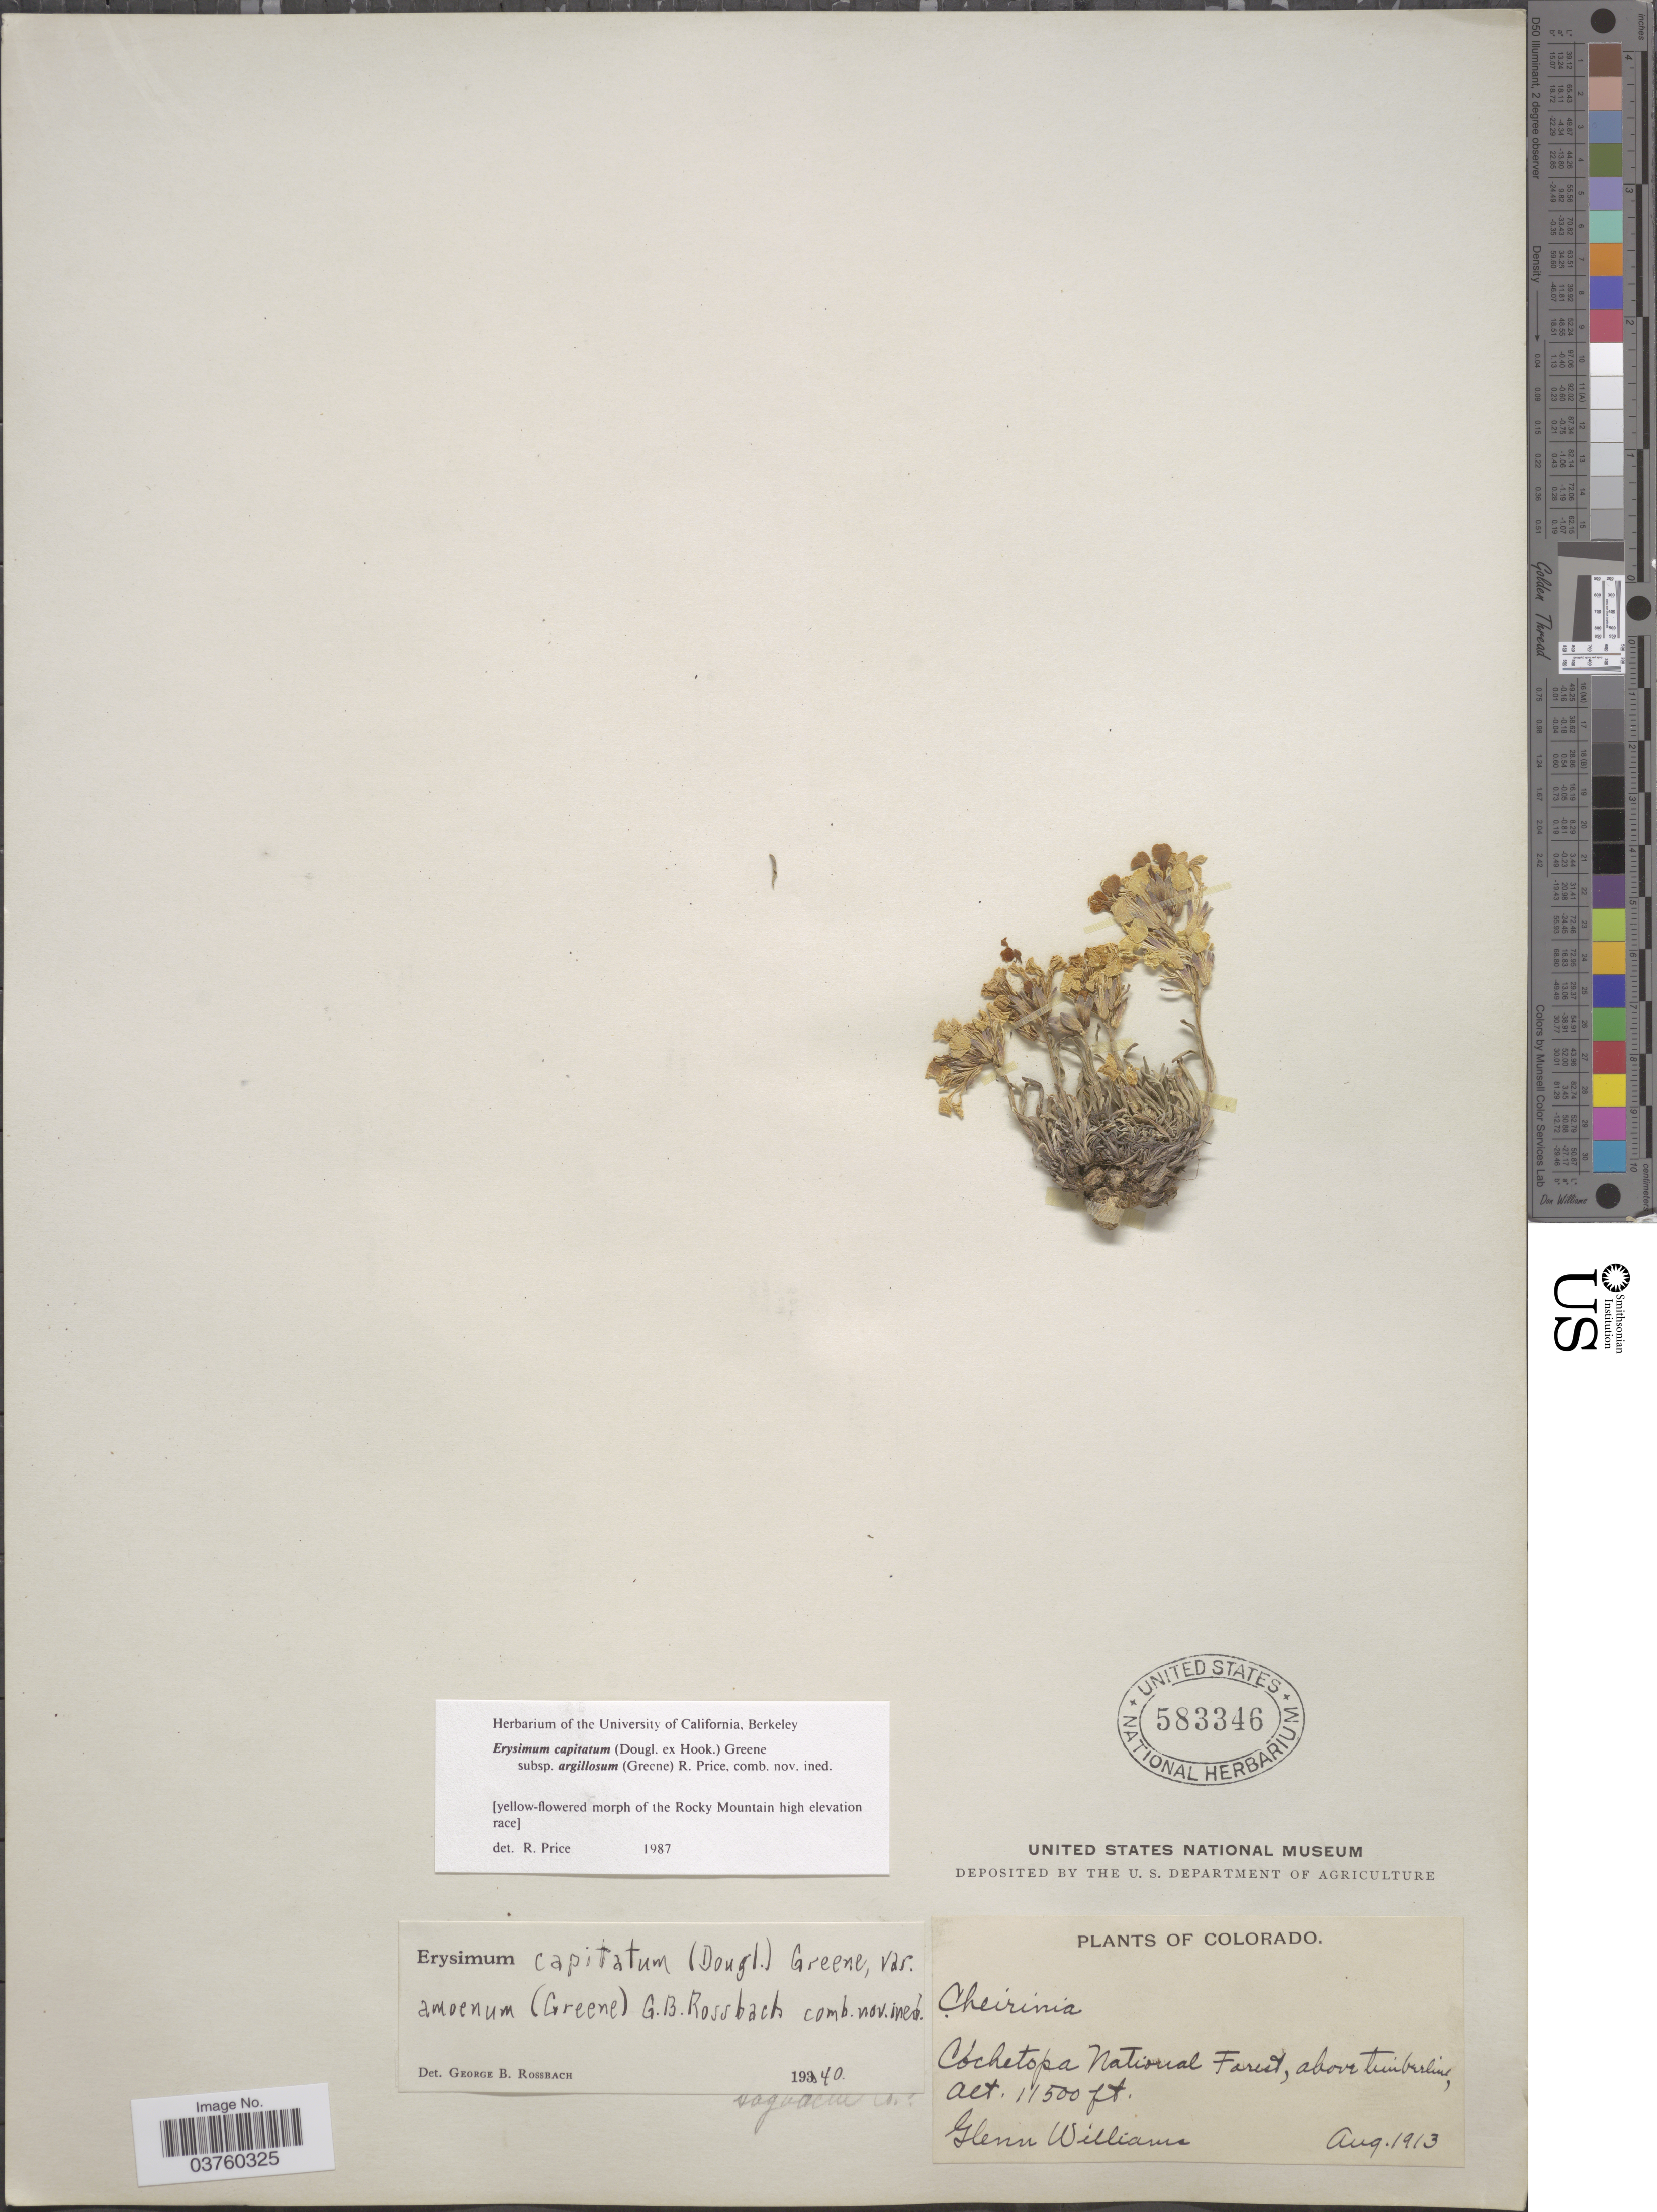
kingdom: Plantae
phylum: Tracheophyta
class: Magnoliopsida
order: Brassicales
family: Brassicaceae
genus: Erysimum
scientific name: Erysimum capitatum var. argillosum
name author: (Greene) R.J. Davis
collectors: G. Williams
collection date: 1913-08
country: United States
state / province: Colorado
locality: Cochetopa National Forest, above Timberland. Saguache Co.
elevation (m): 3505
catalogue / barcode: US 583346